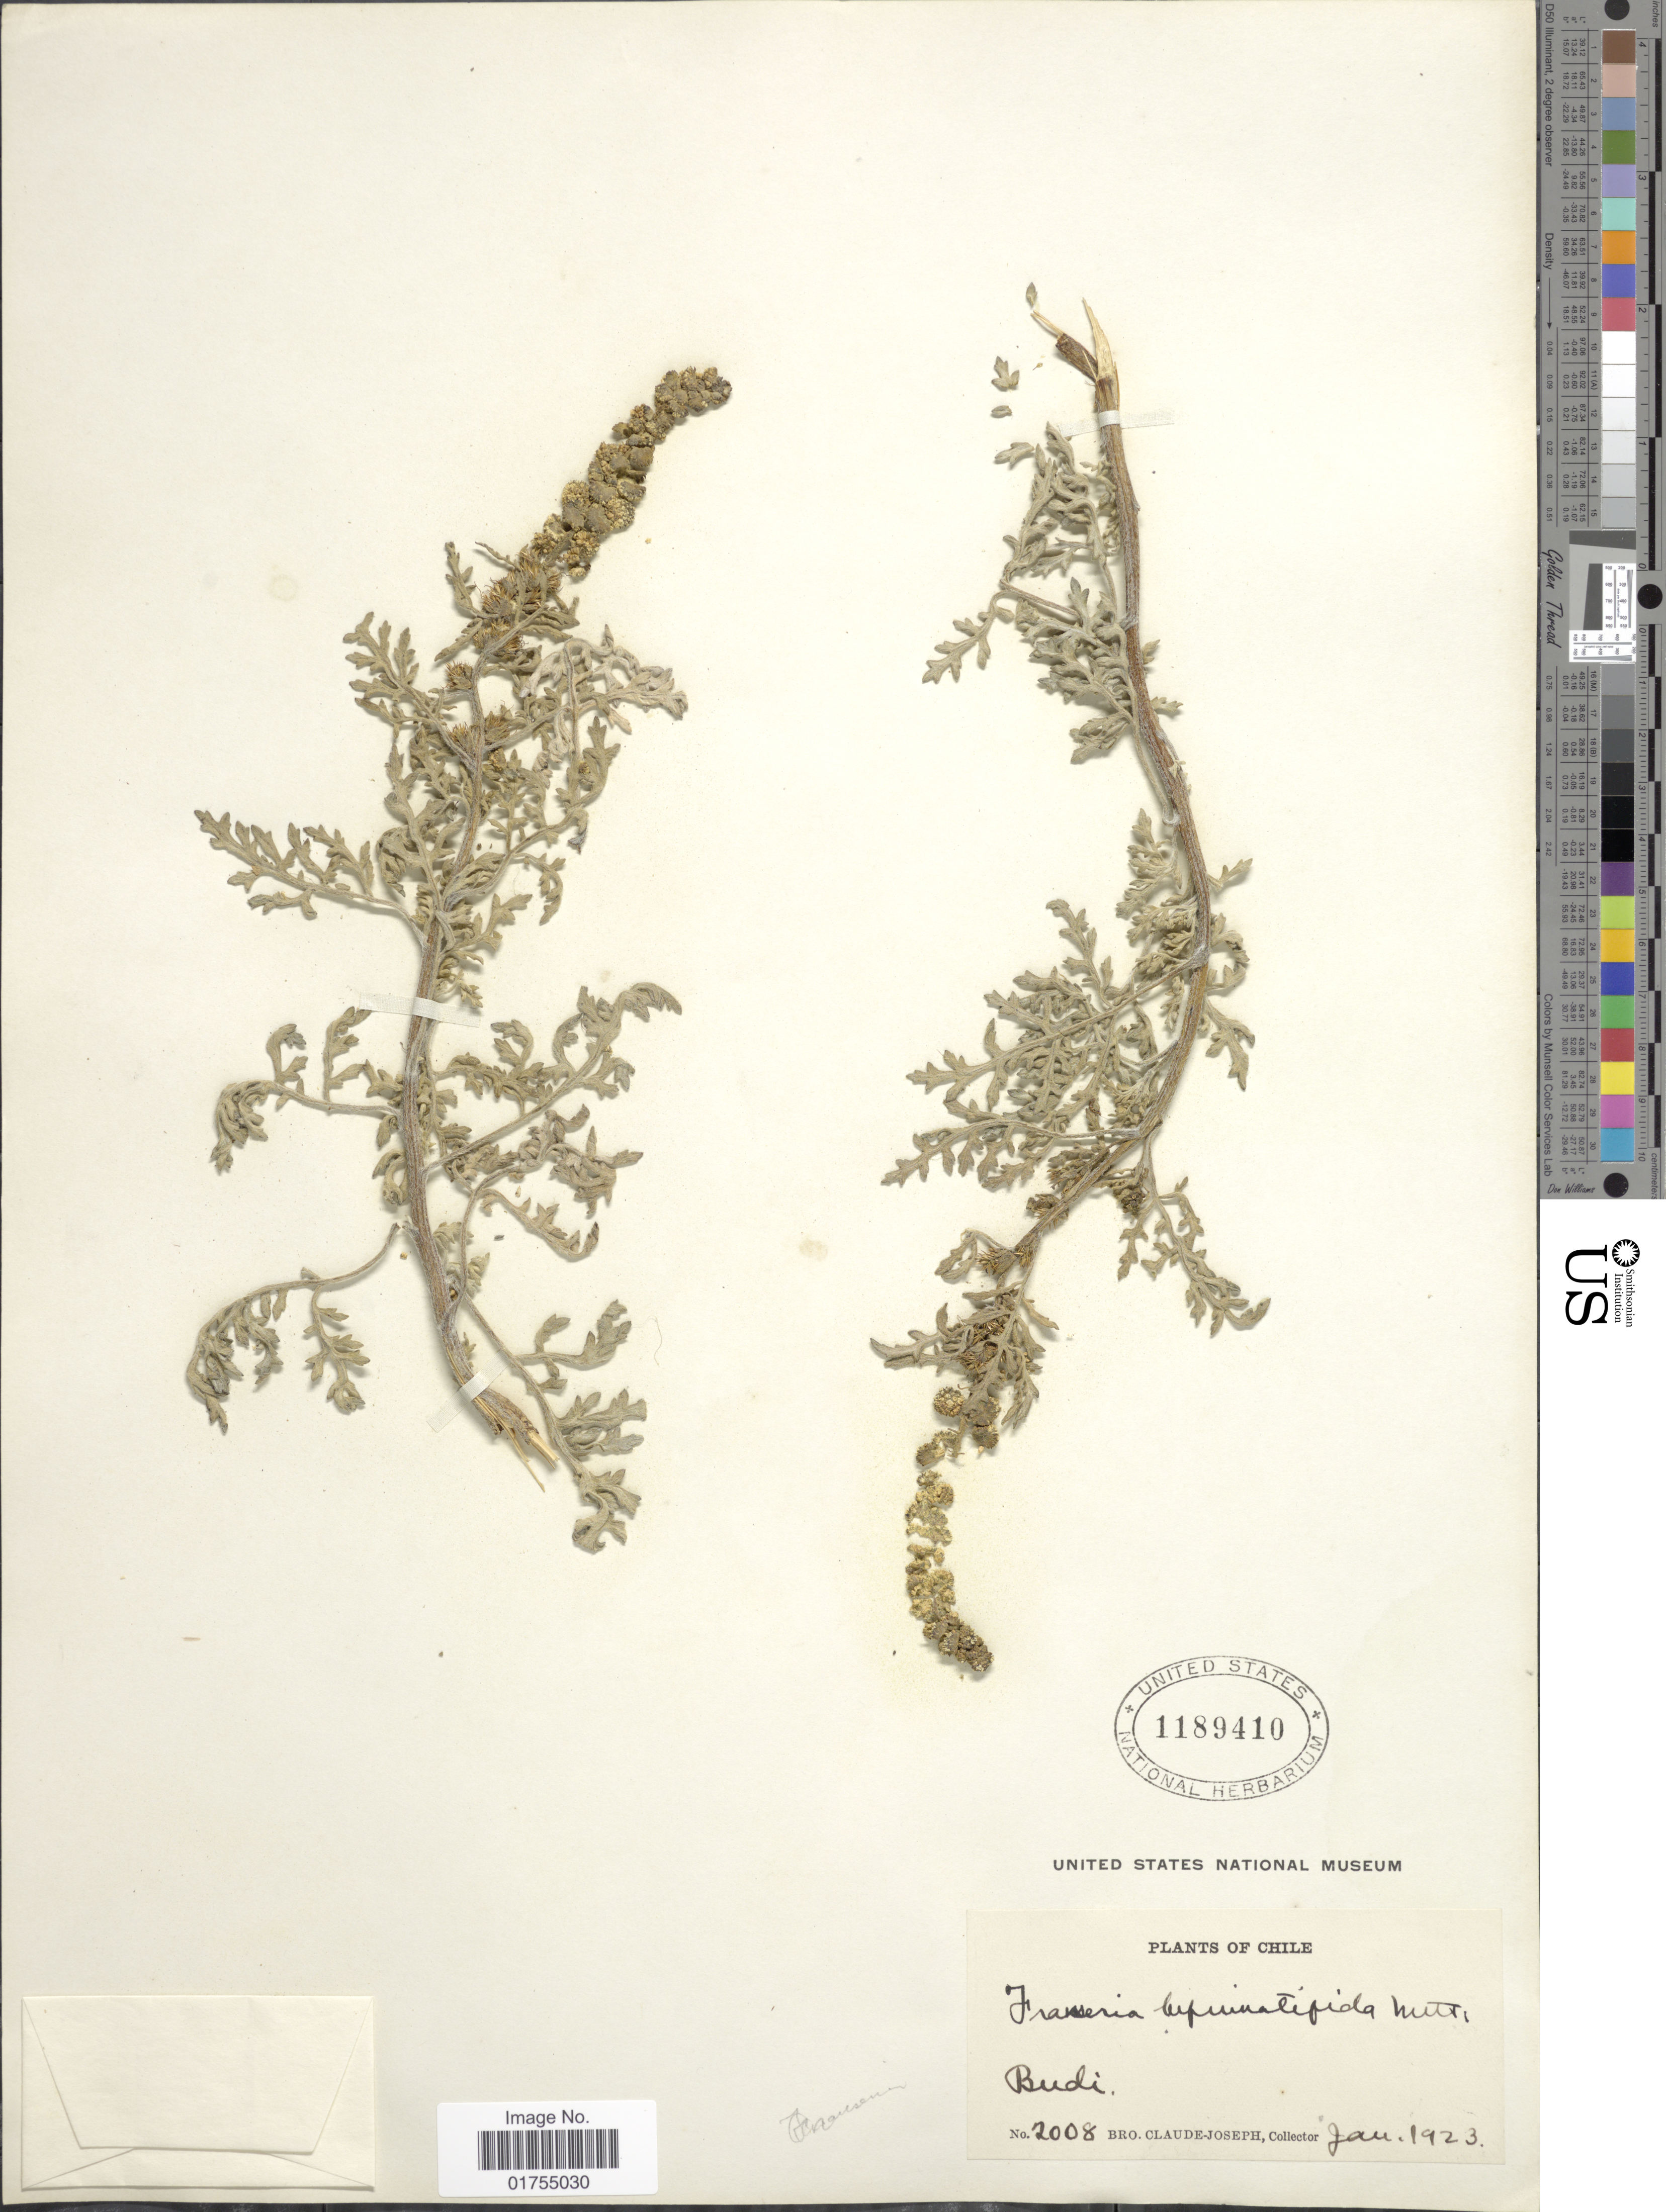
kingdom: Plantae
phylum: Tracheophyta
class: Magnoliopsida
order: Asterales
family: Asteraceae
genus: Franseria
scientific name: Franseria bipinnatifida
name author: (A. Gray) A. Gray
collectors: Bro. Claude-Joseph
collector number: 2008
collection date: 1923-01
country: Chile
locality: Budi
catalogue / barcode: US 1189410